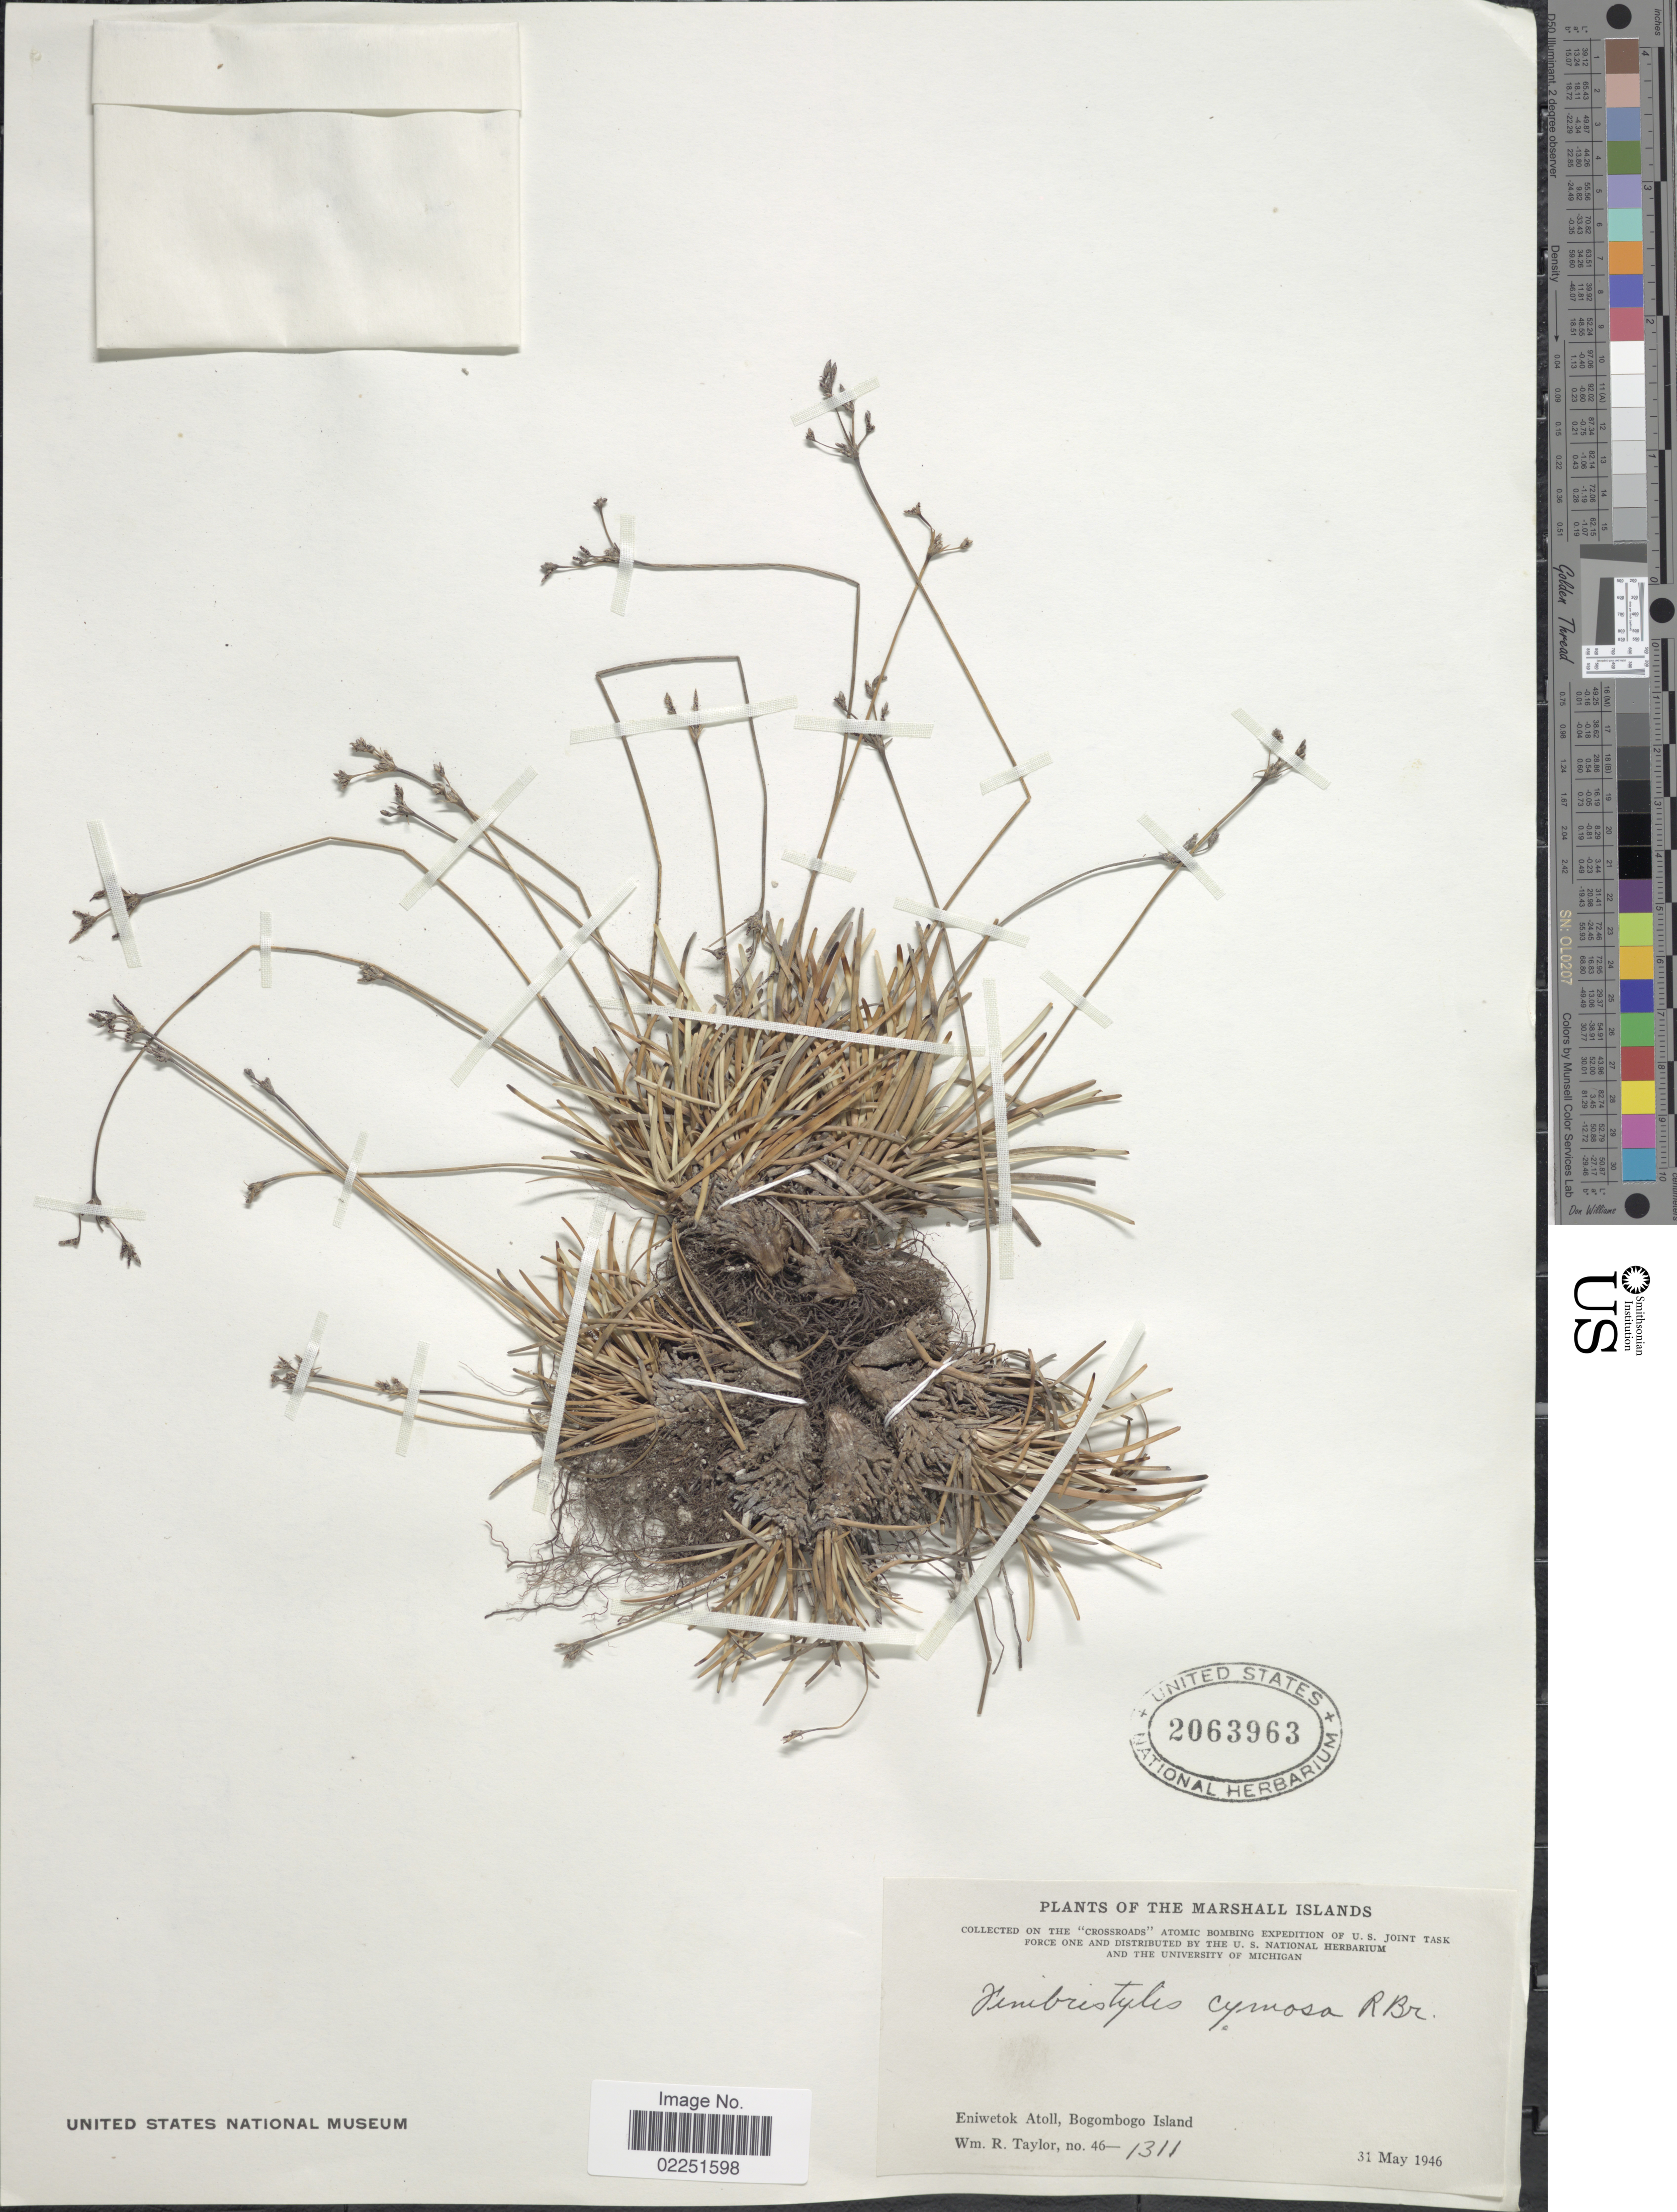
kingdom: Plantae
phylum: Tracheophyta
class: Liliopsida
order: Poales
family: Cyperaceae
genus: Fimbristylis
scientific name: Fimbristylis cymosa subsp. spathacea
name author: (Roth) T. Koyama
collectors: W. R. Taylor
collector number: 46-1311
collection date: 1946-05-31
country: Marshall Islands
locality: Eniwetok Atoll, Bogombogo Island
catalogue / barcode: US 2063963